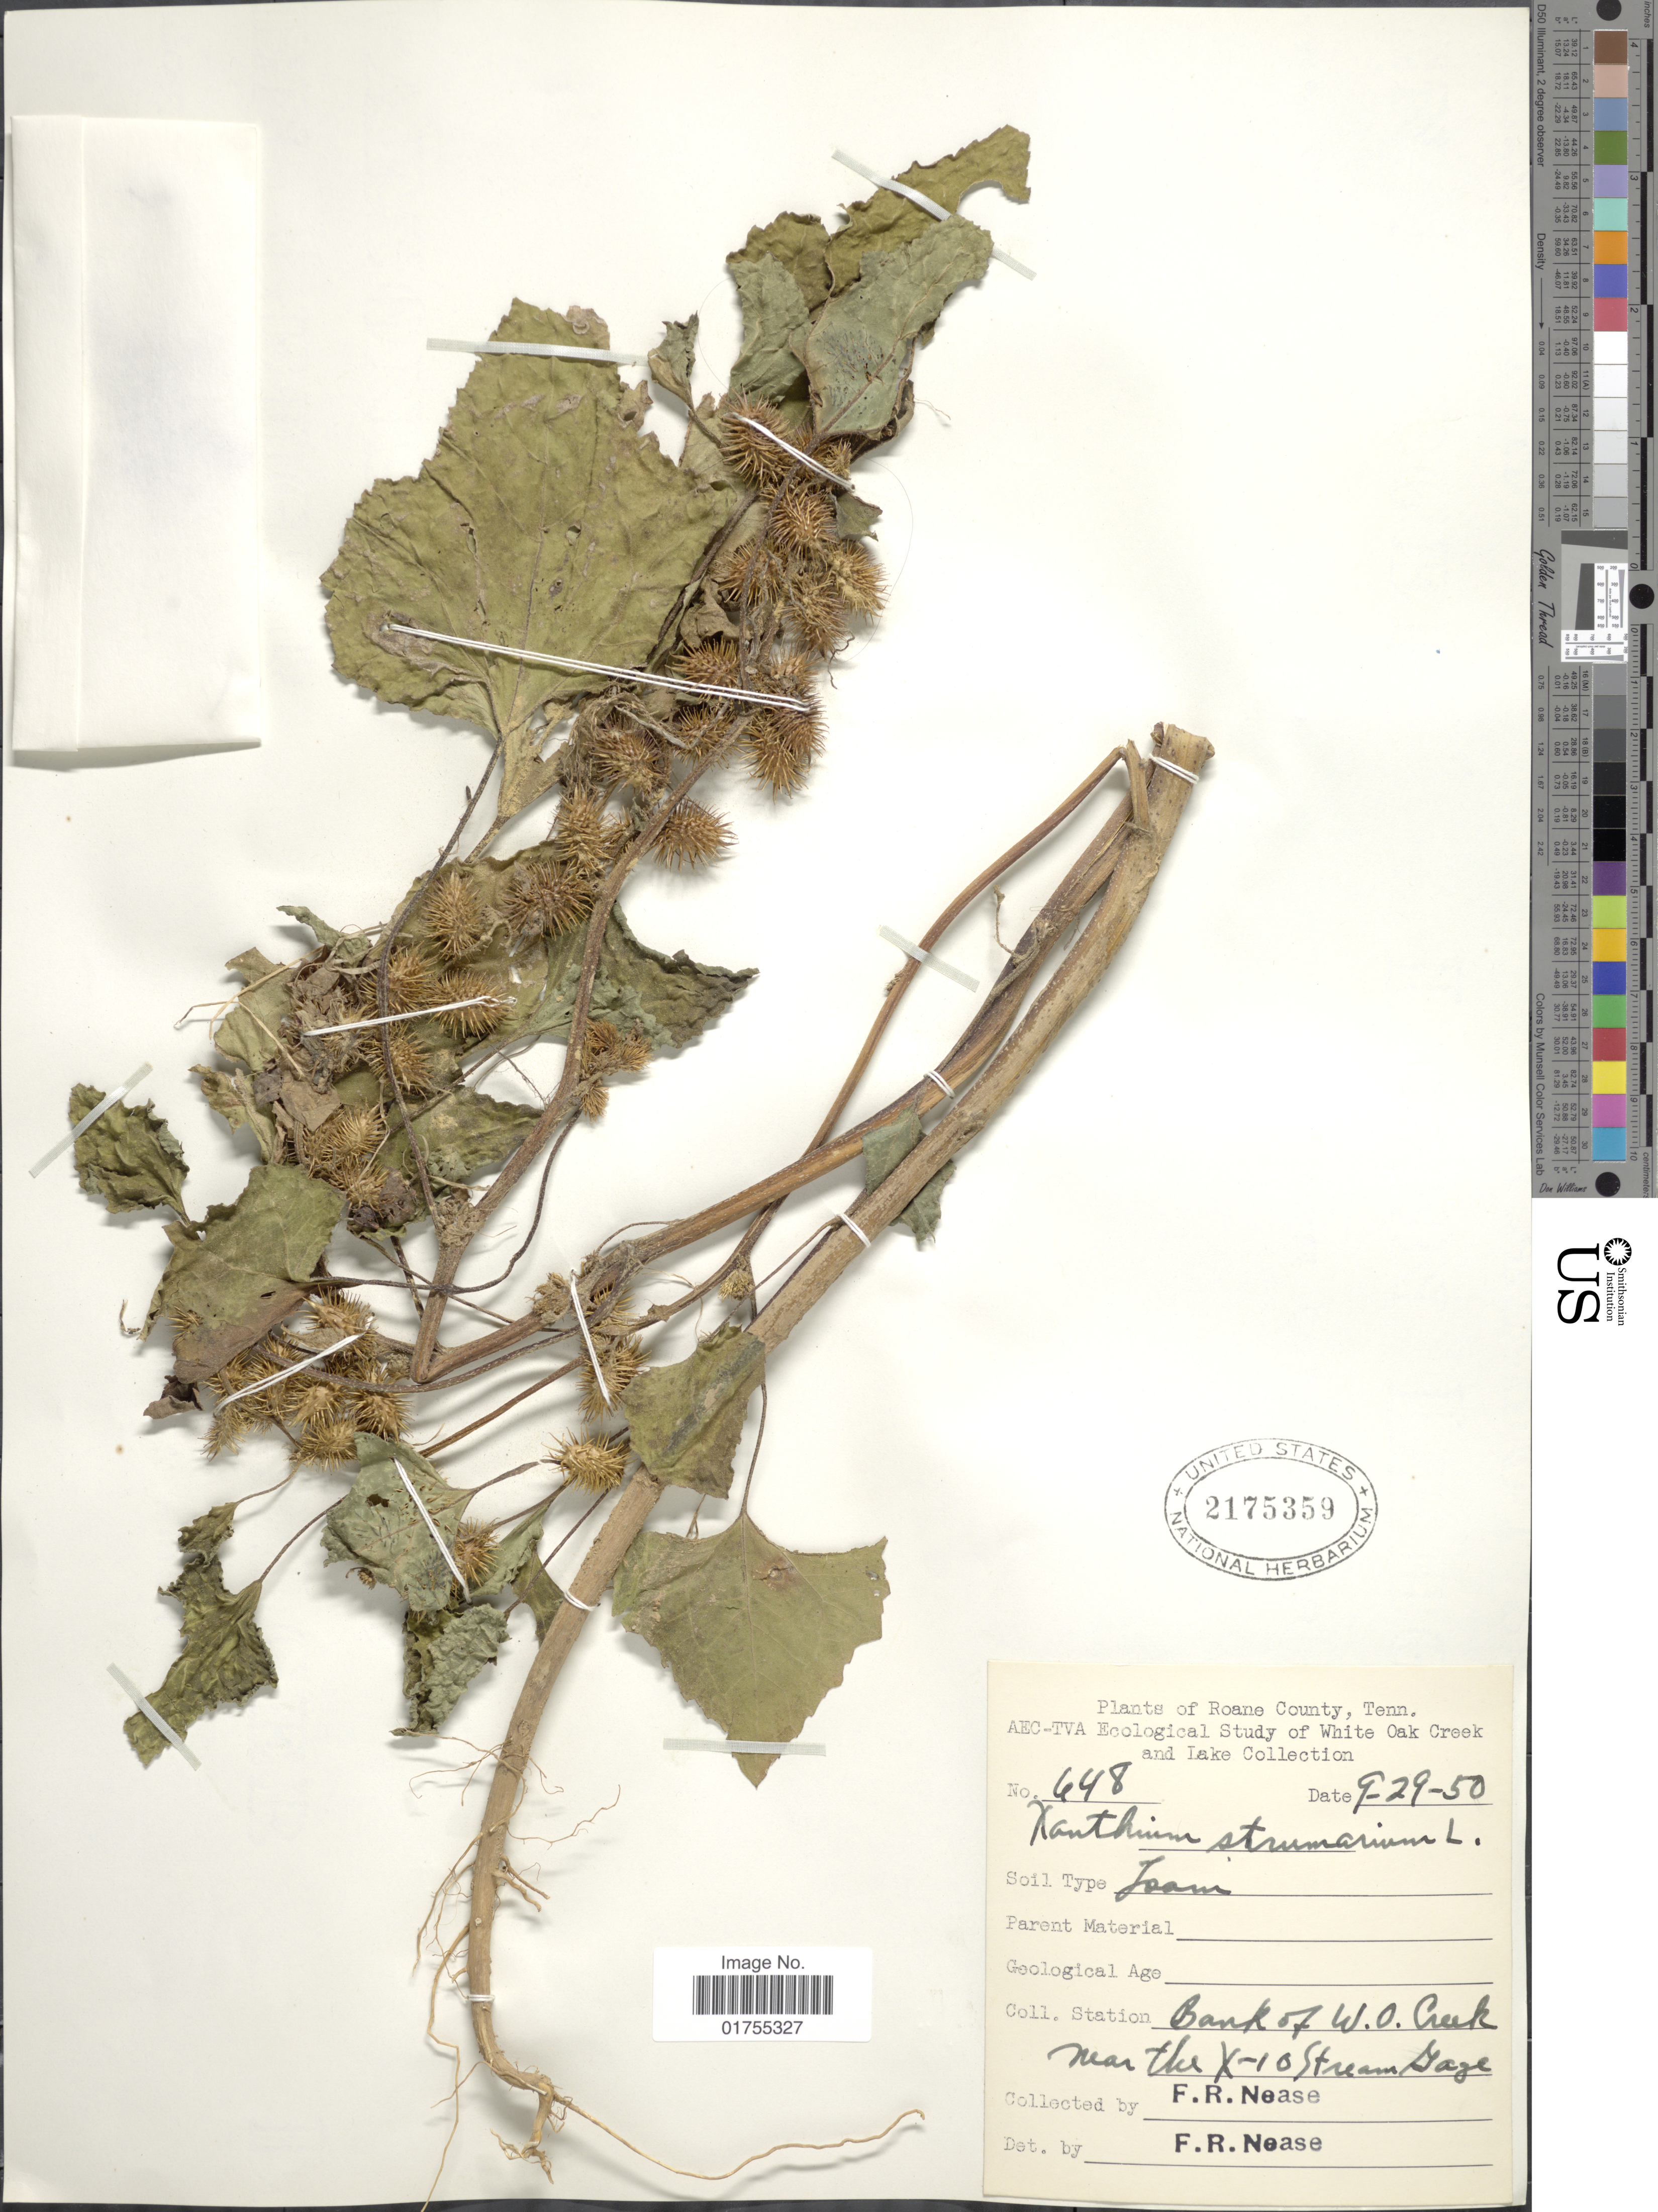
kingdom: Plantae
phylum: Tracheophyta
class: Magnoliopsida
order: Asterales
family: Asteraceae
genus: Xanthium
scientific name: Xanthium strumarium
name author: L.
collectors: F. Nease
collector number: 448*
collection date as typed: Transcribed d/m/y: 29/9/50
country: United States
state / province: Tennessee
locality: Roane County, Station: Bank of W.O. Creek near the X-10 Stream Gage.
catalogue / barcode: US 2175359